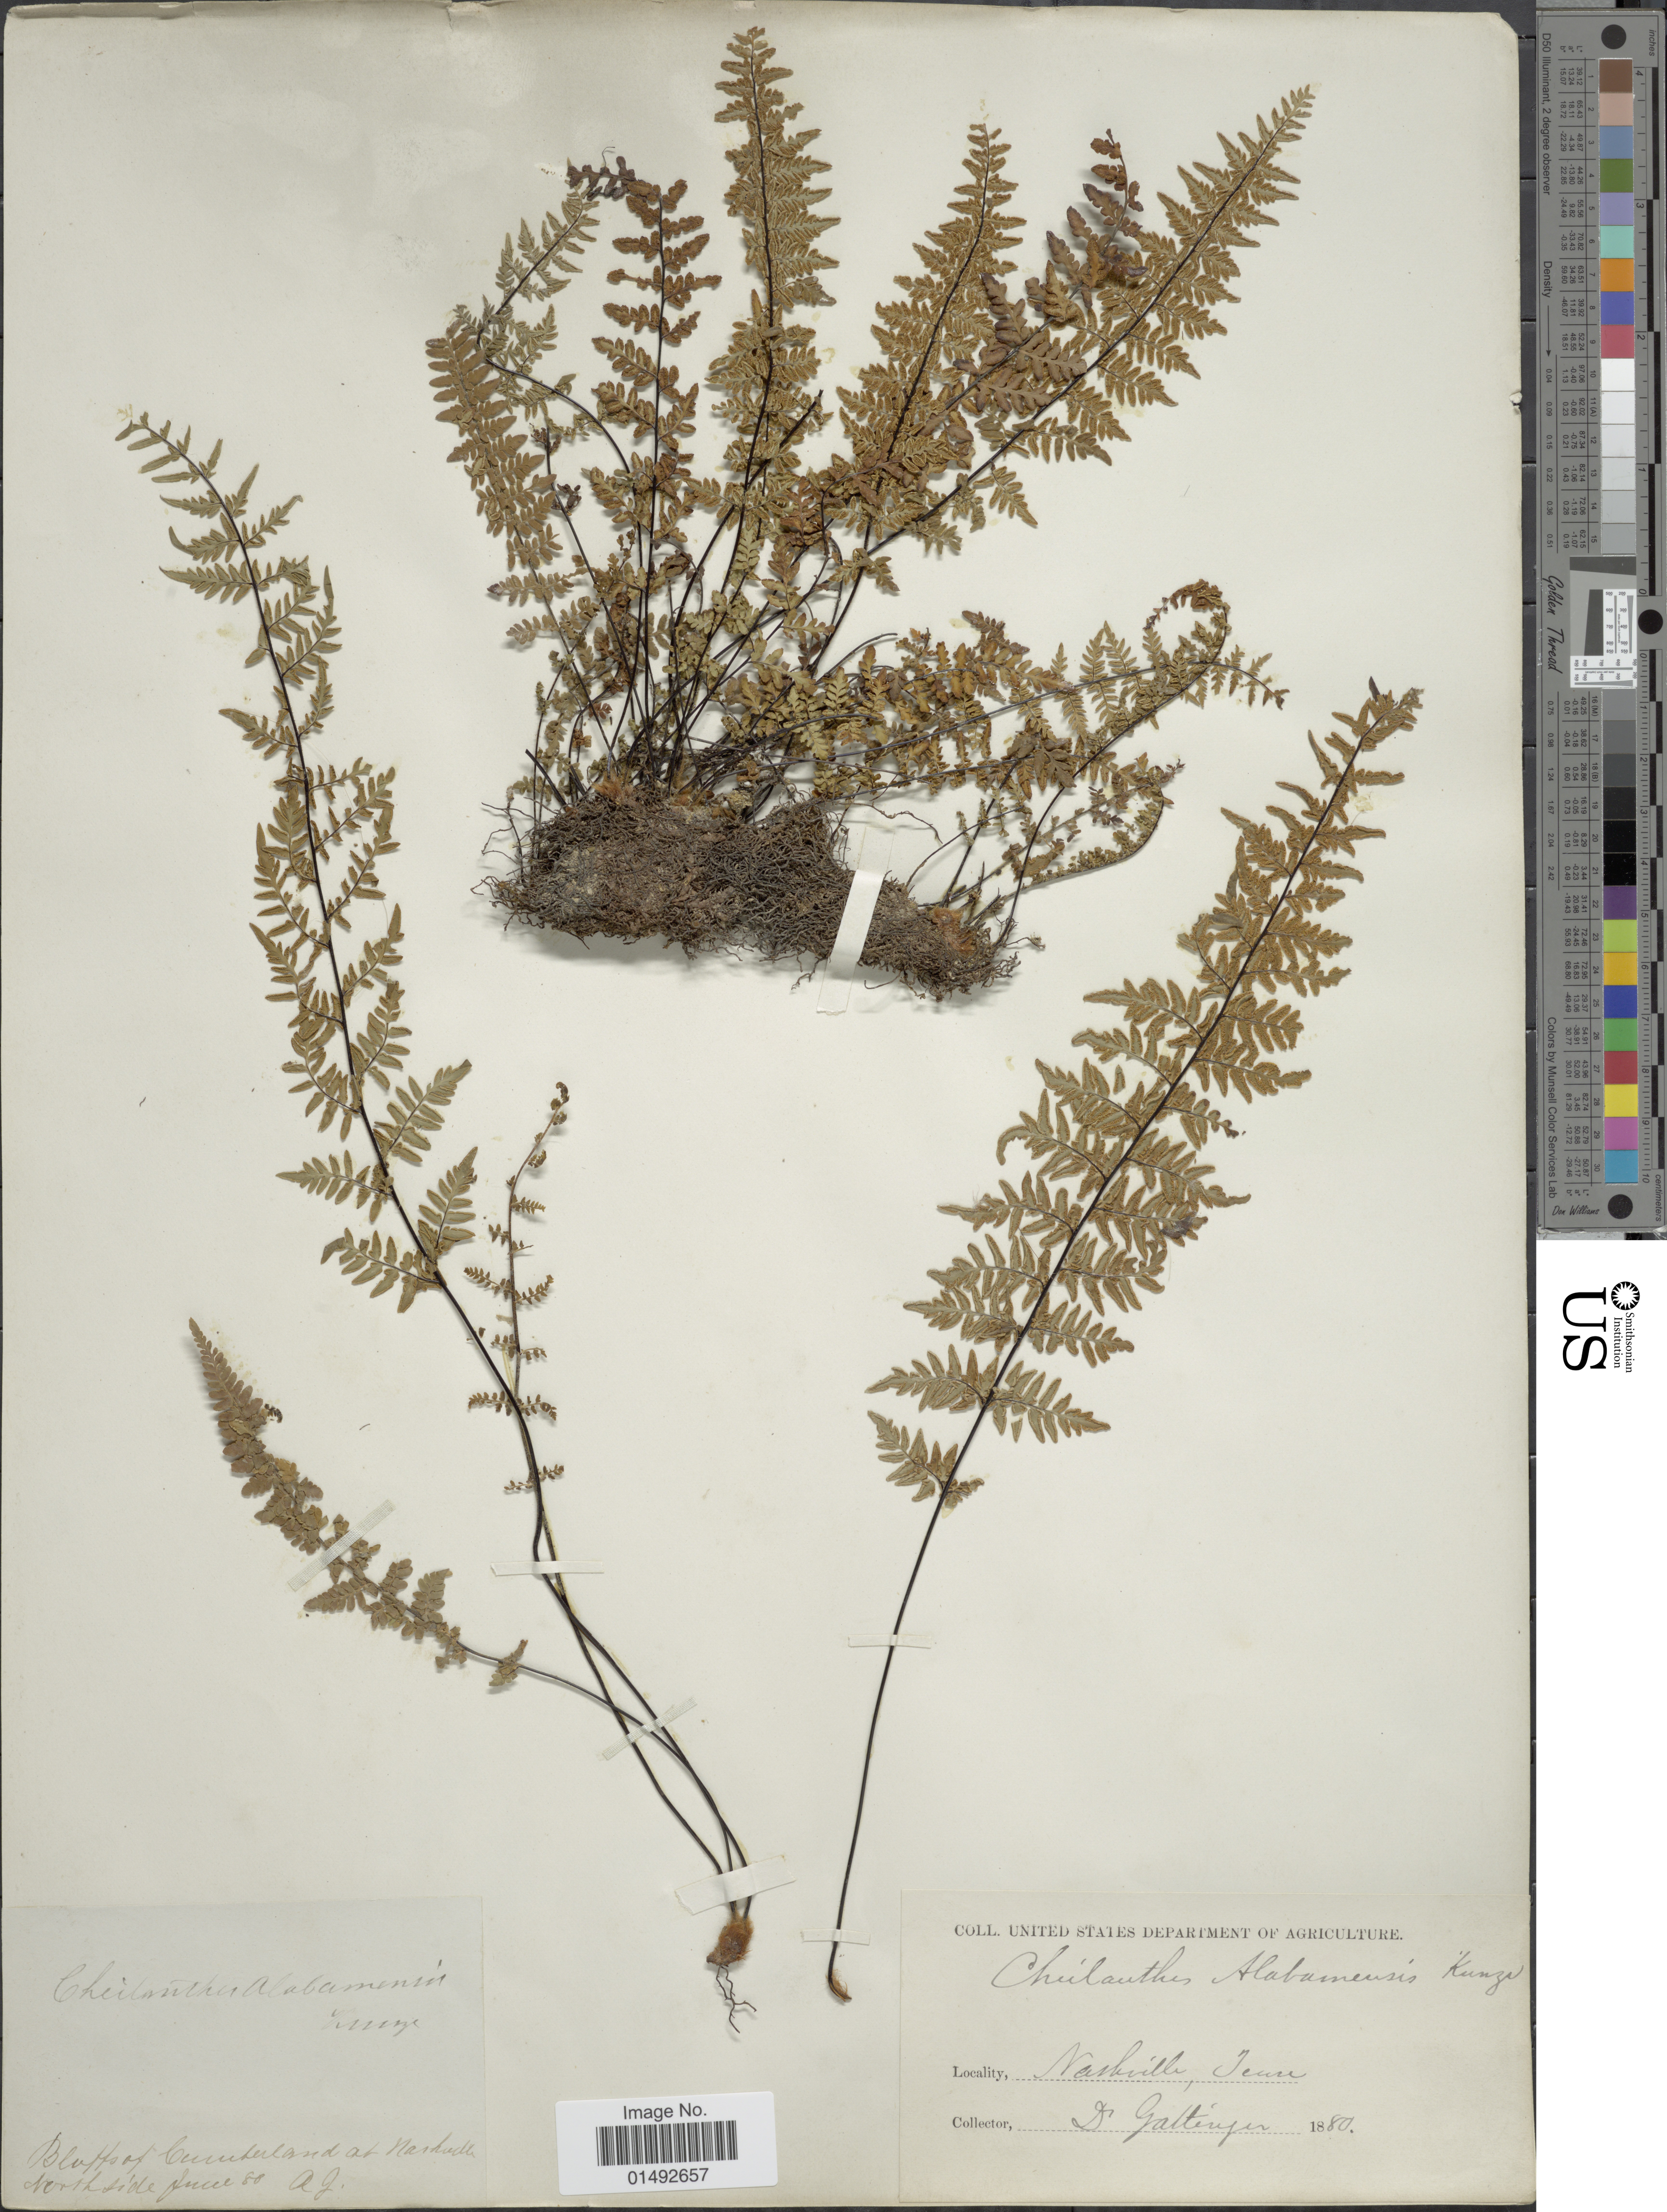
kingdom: Plantae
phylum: Tracheophyta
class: Polypodiopsida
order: Polypodiales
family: Pteridaceae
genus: Myriopteris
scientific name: Myriopteris alabamensis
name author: (Buckley) Grusz & Windham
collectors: A. Gattinger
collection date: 1880-06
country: United States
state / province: Tennessee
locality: Nashville, Bluffs of Cumberland at Nashville, Northside